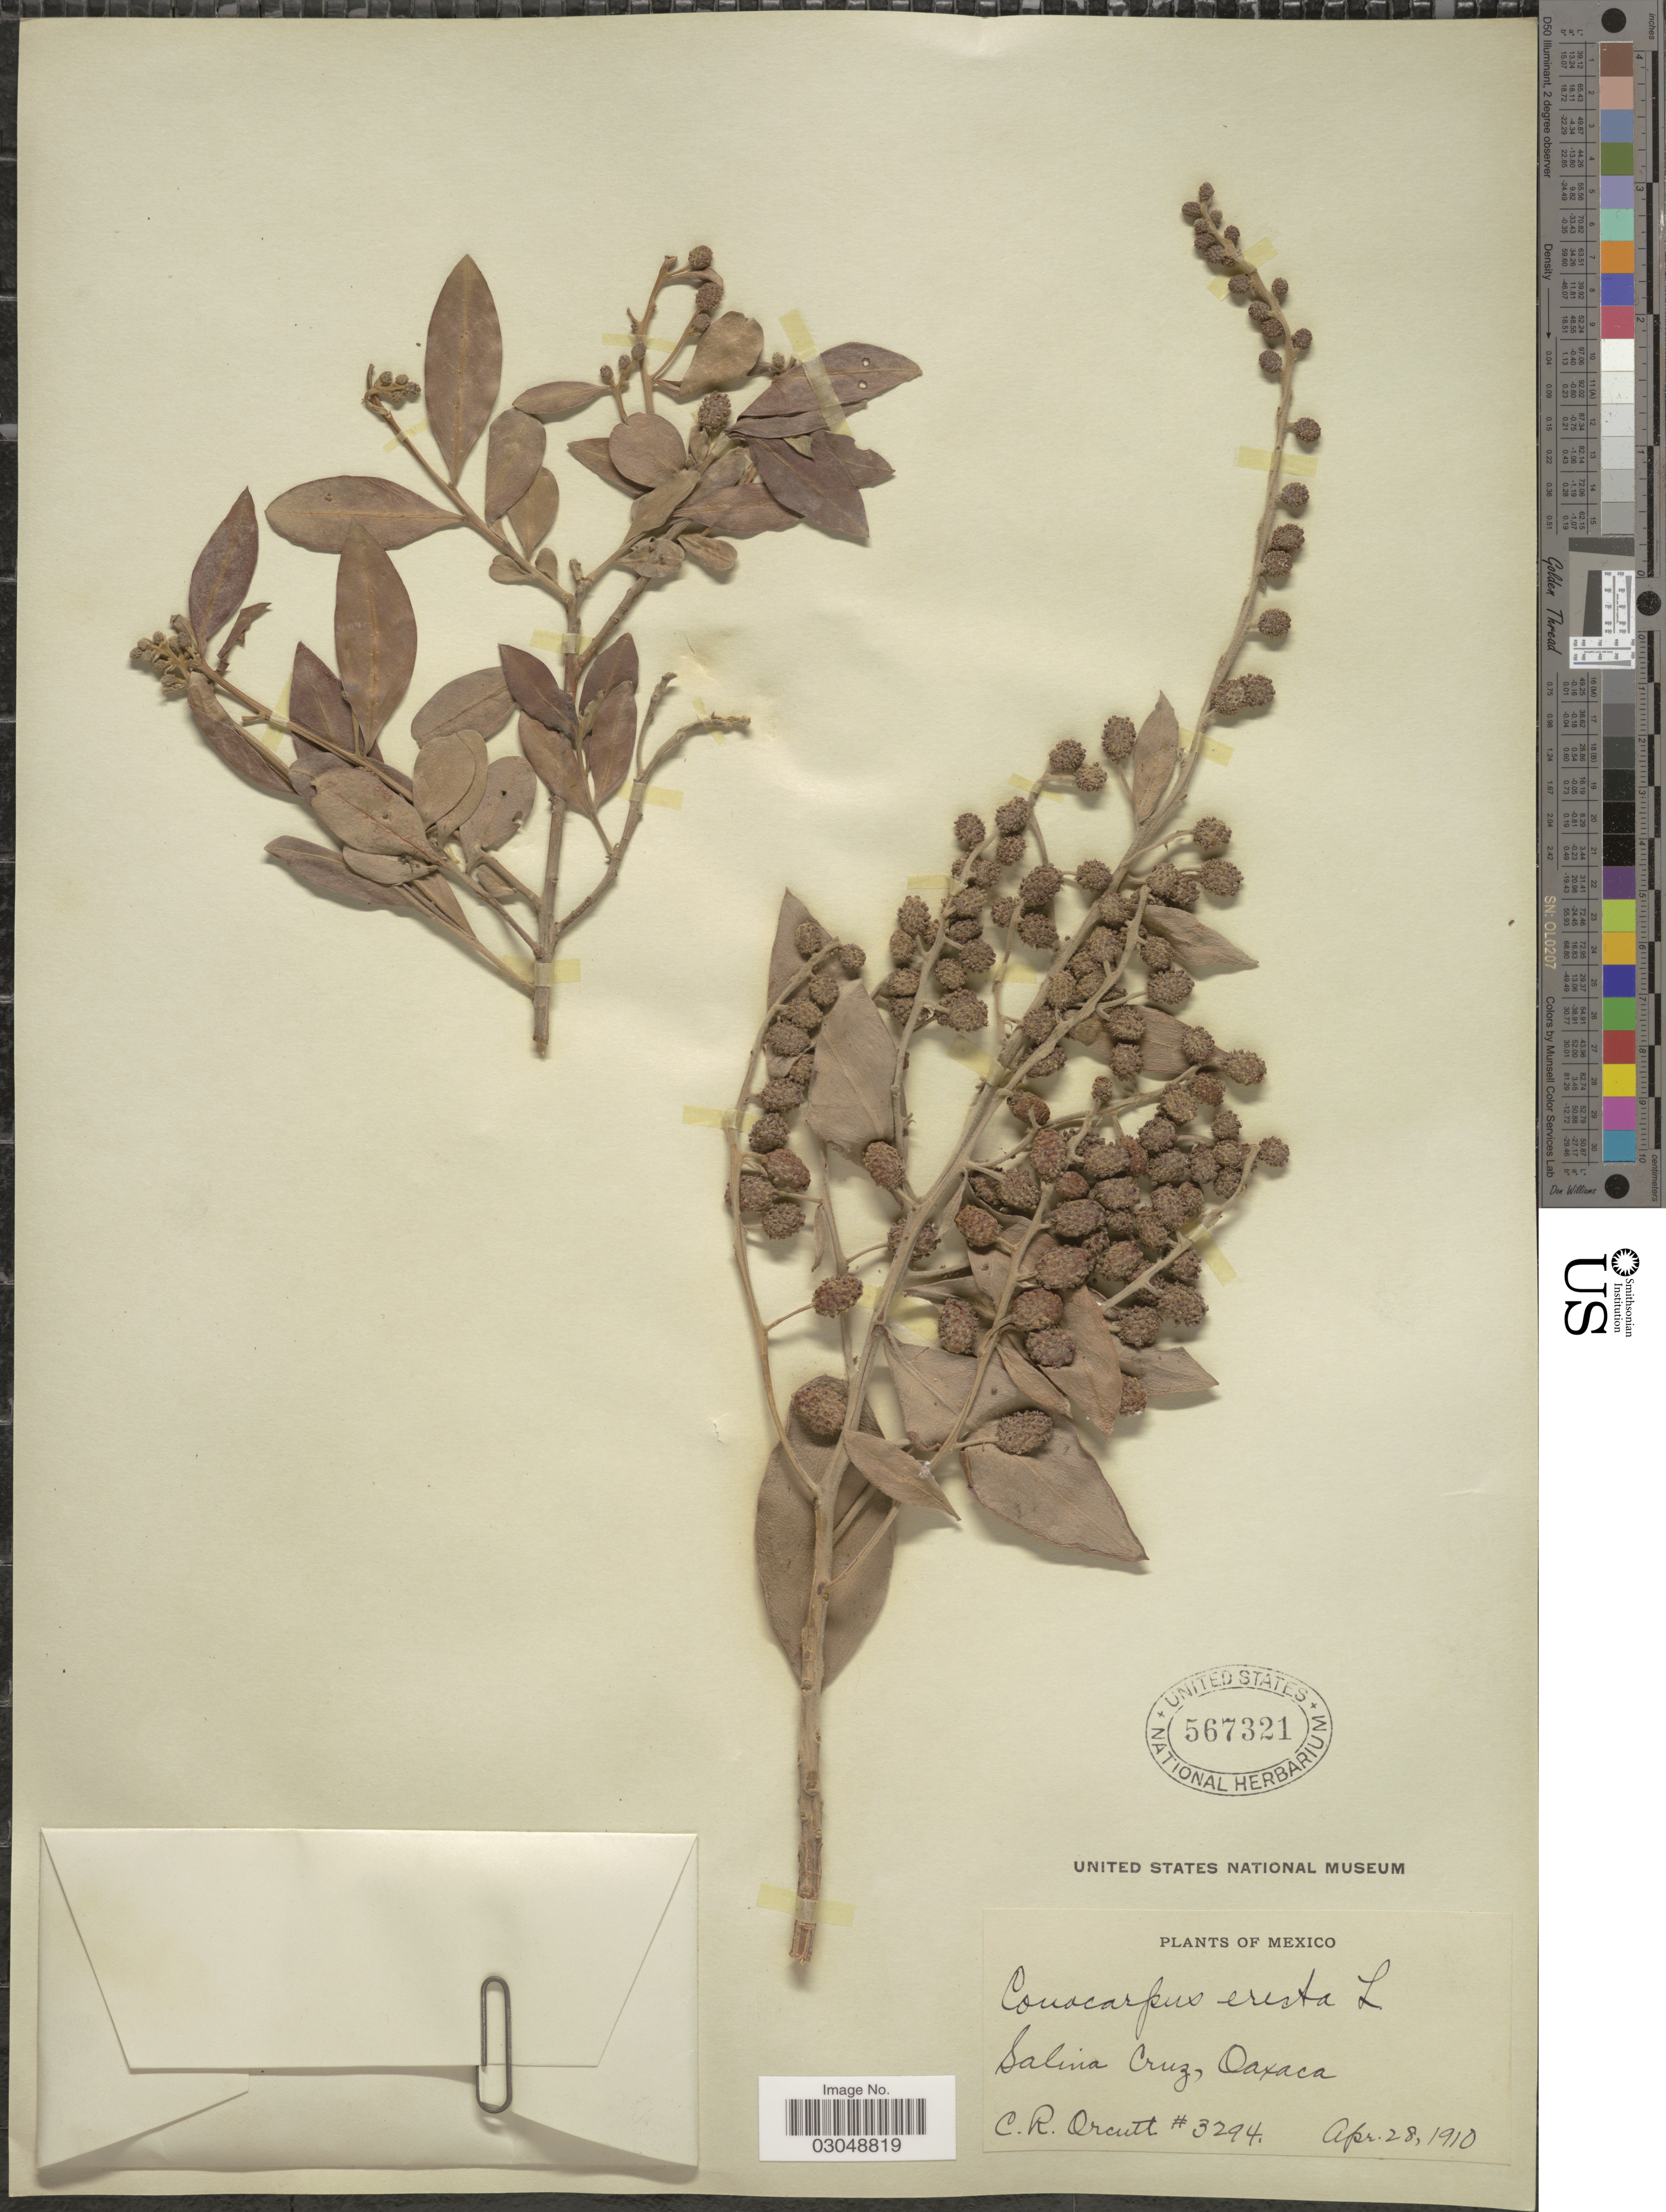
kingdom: Plantae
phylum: Tracheophyta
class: Magnoliopsida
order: Myrtales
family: Combretaceae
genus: Conocarpus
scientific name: Conocarpus erectus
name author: L.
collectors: C. R. Orcutt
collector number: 3294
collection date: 1910-04-28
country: Mexico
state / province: Oaxaca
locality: Salina Cruz.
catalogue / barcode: US 567321